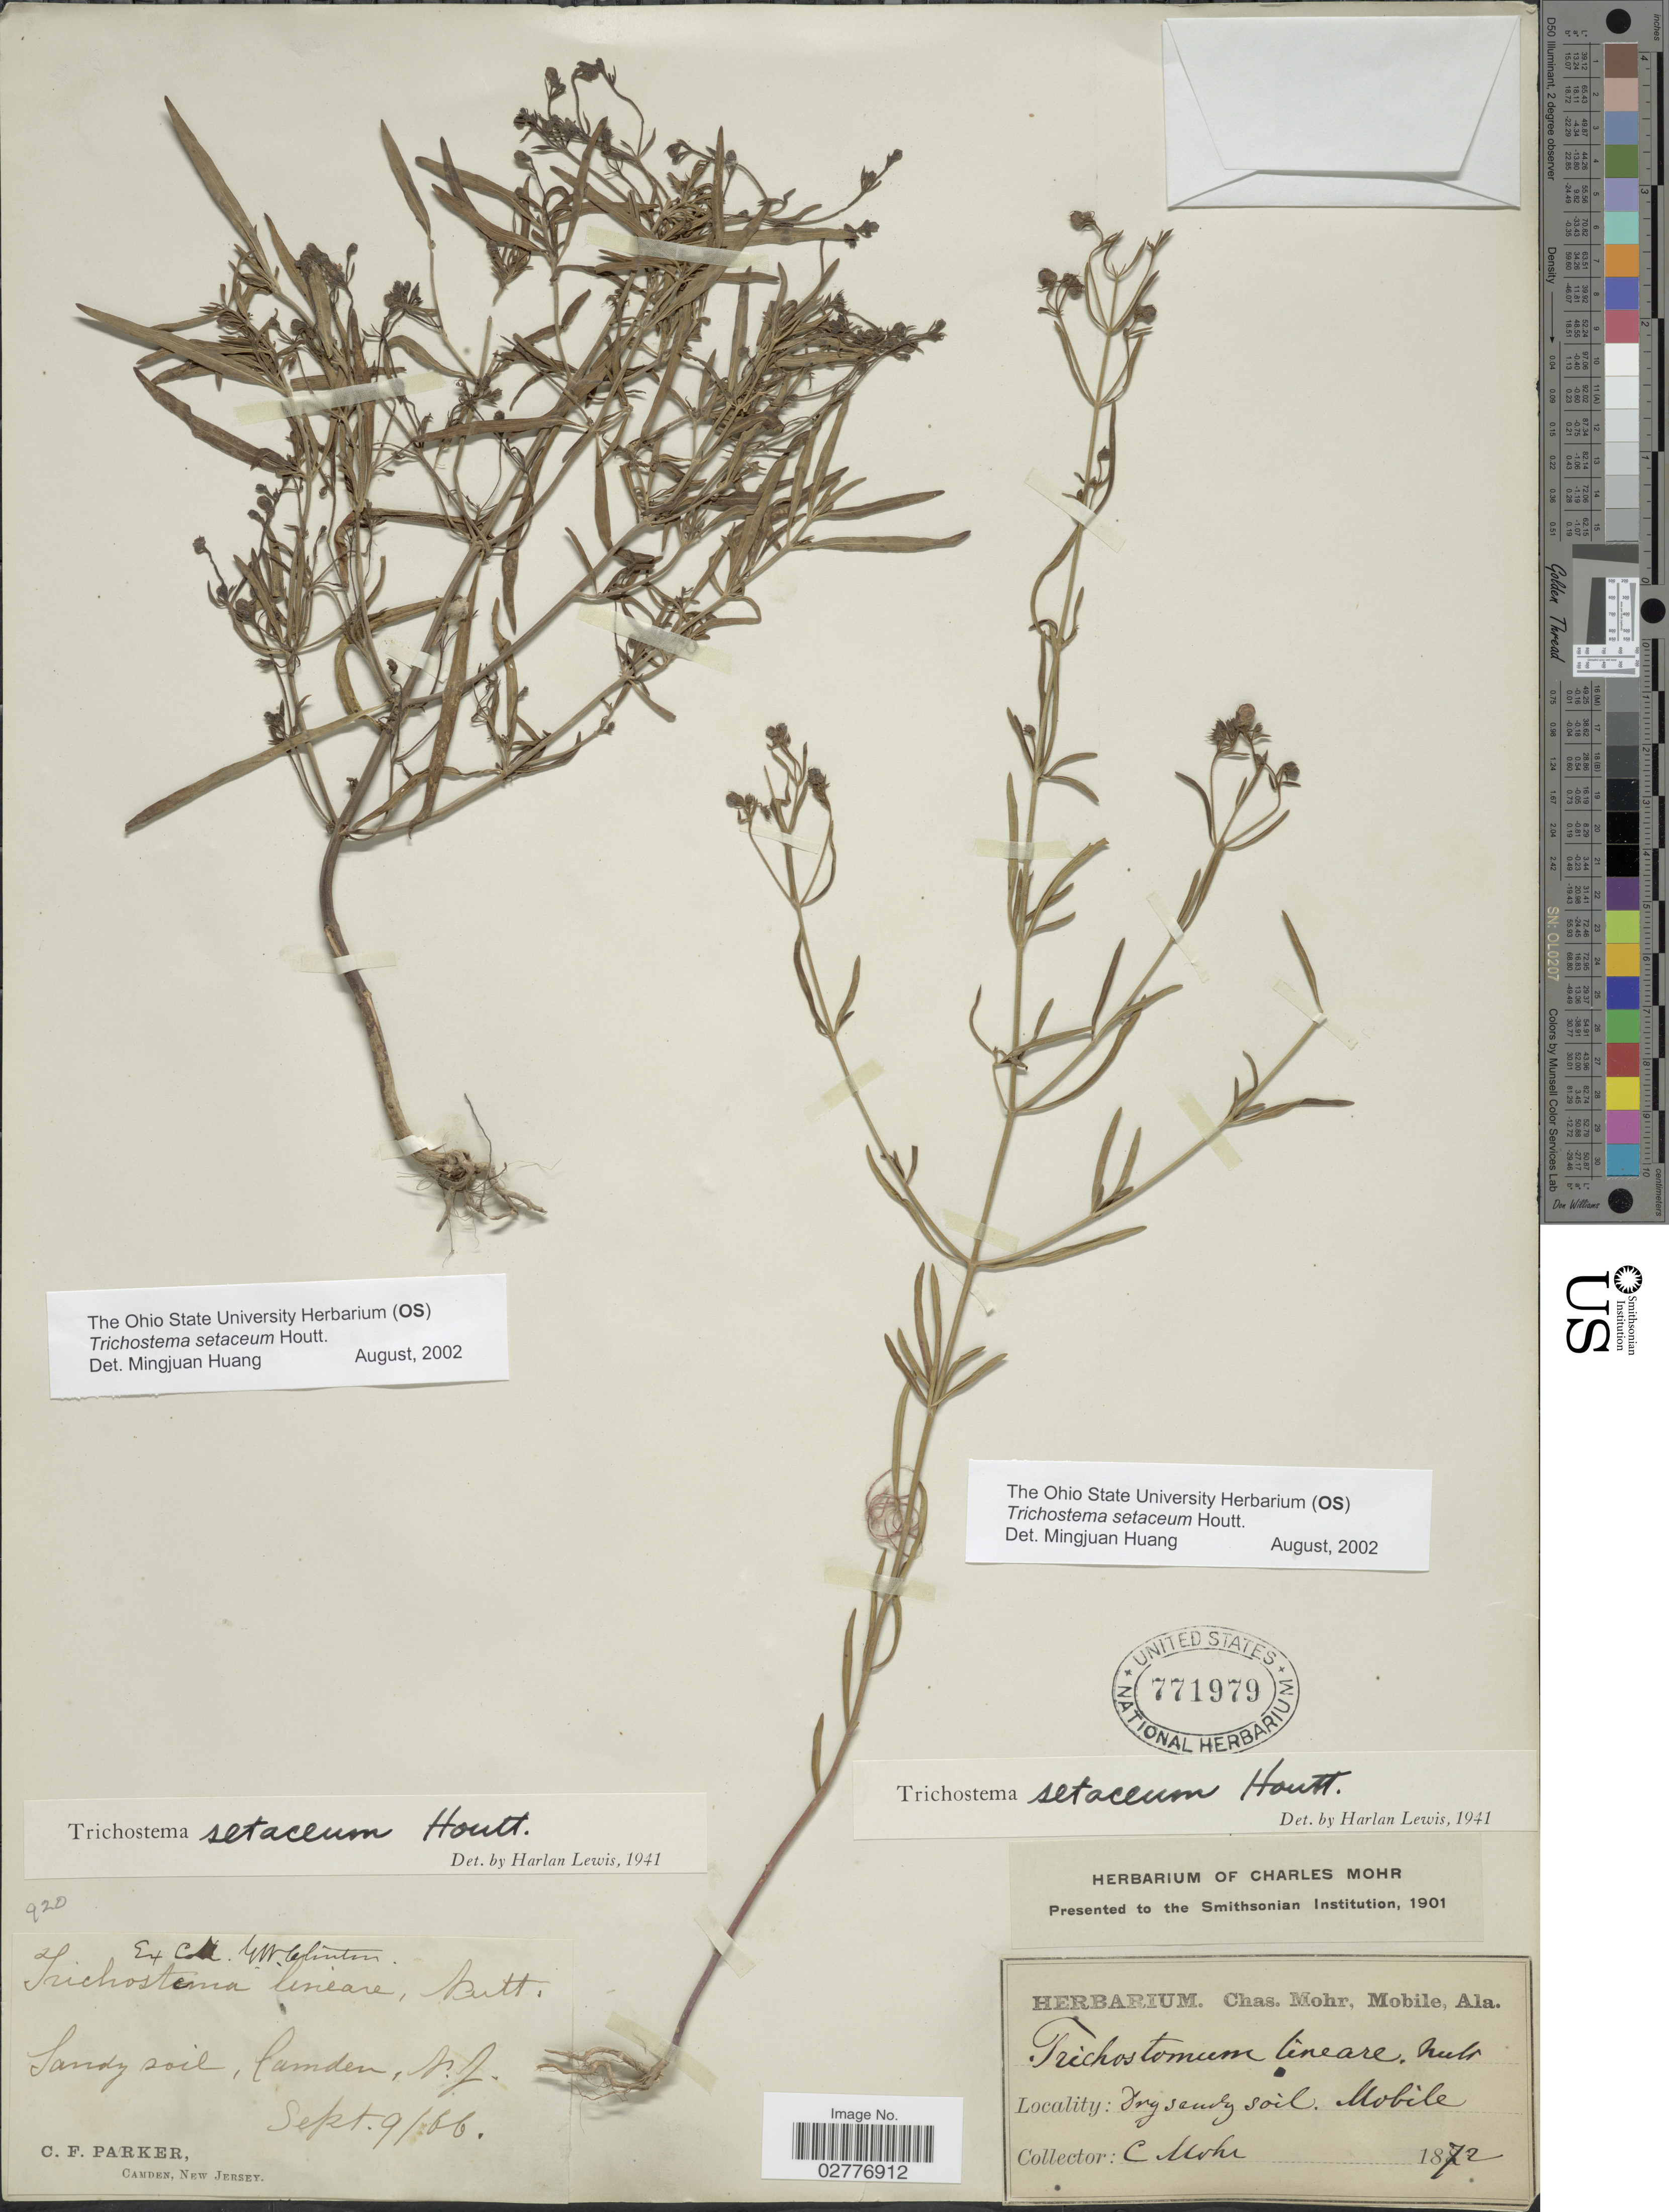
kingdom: Plantae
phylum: Tracheophyta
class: Magnoliopsida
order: Lamiales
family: Lamiaceae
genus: Trichostema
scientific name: Trichostema setaceum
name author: Houtt.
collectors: Mohr, C. T. (herbarium)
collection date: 1872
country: United States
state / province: Alabama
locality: Mobile.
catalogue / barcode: US 771979-2